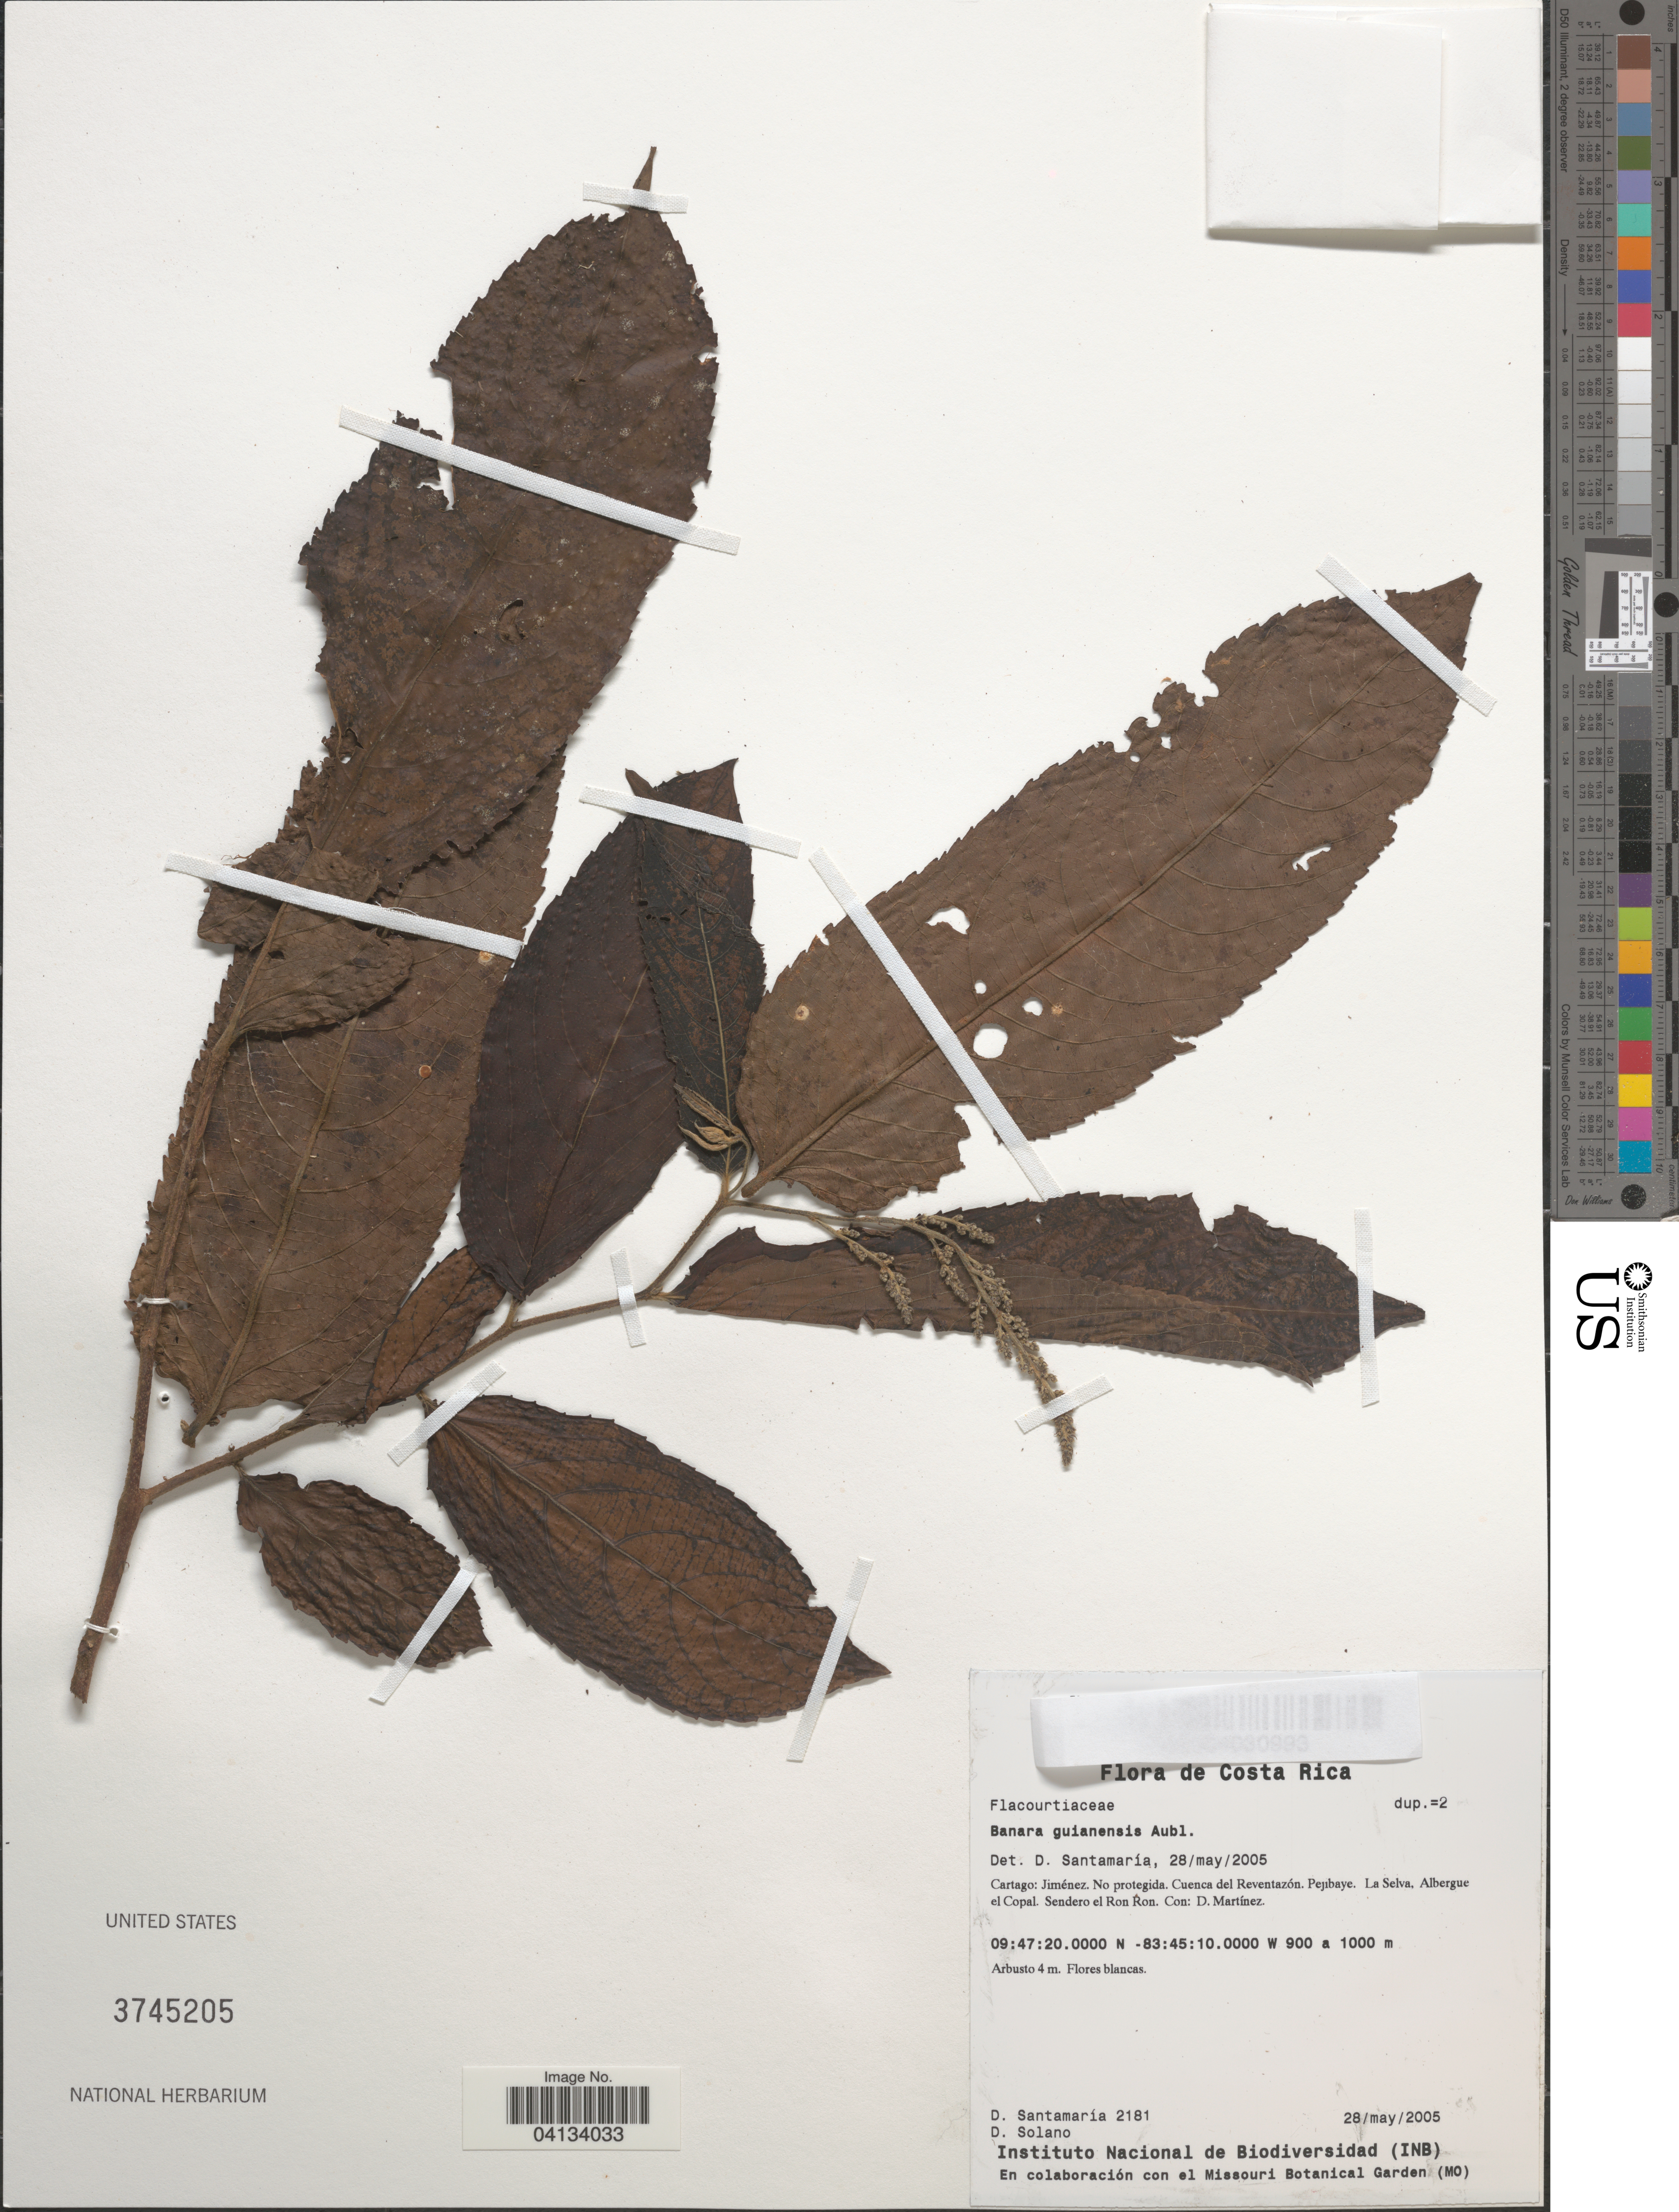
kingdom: Plantae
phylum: Tracheophyta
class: Magnoliopsida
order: Malpighiales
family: Salicaceae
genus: Banara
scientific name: Banara guianensis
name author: Aubl.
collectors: D. Santamaria, D. Solano & D. Martínez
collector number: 2181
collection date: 2005-05-28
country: Costa Rica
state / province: Cartago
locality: Jiménez. Cuenca del Reventazón. Pejibaye. La Selva, Albergue el Copal. Sendero el Ron Ron.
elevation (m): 900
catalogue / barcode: US 3745205